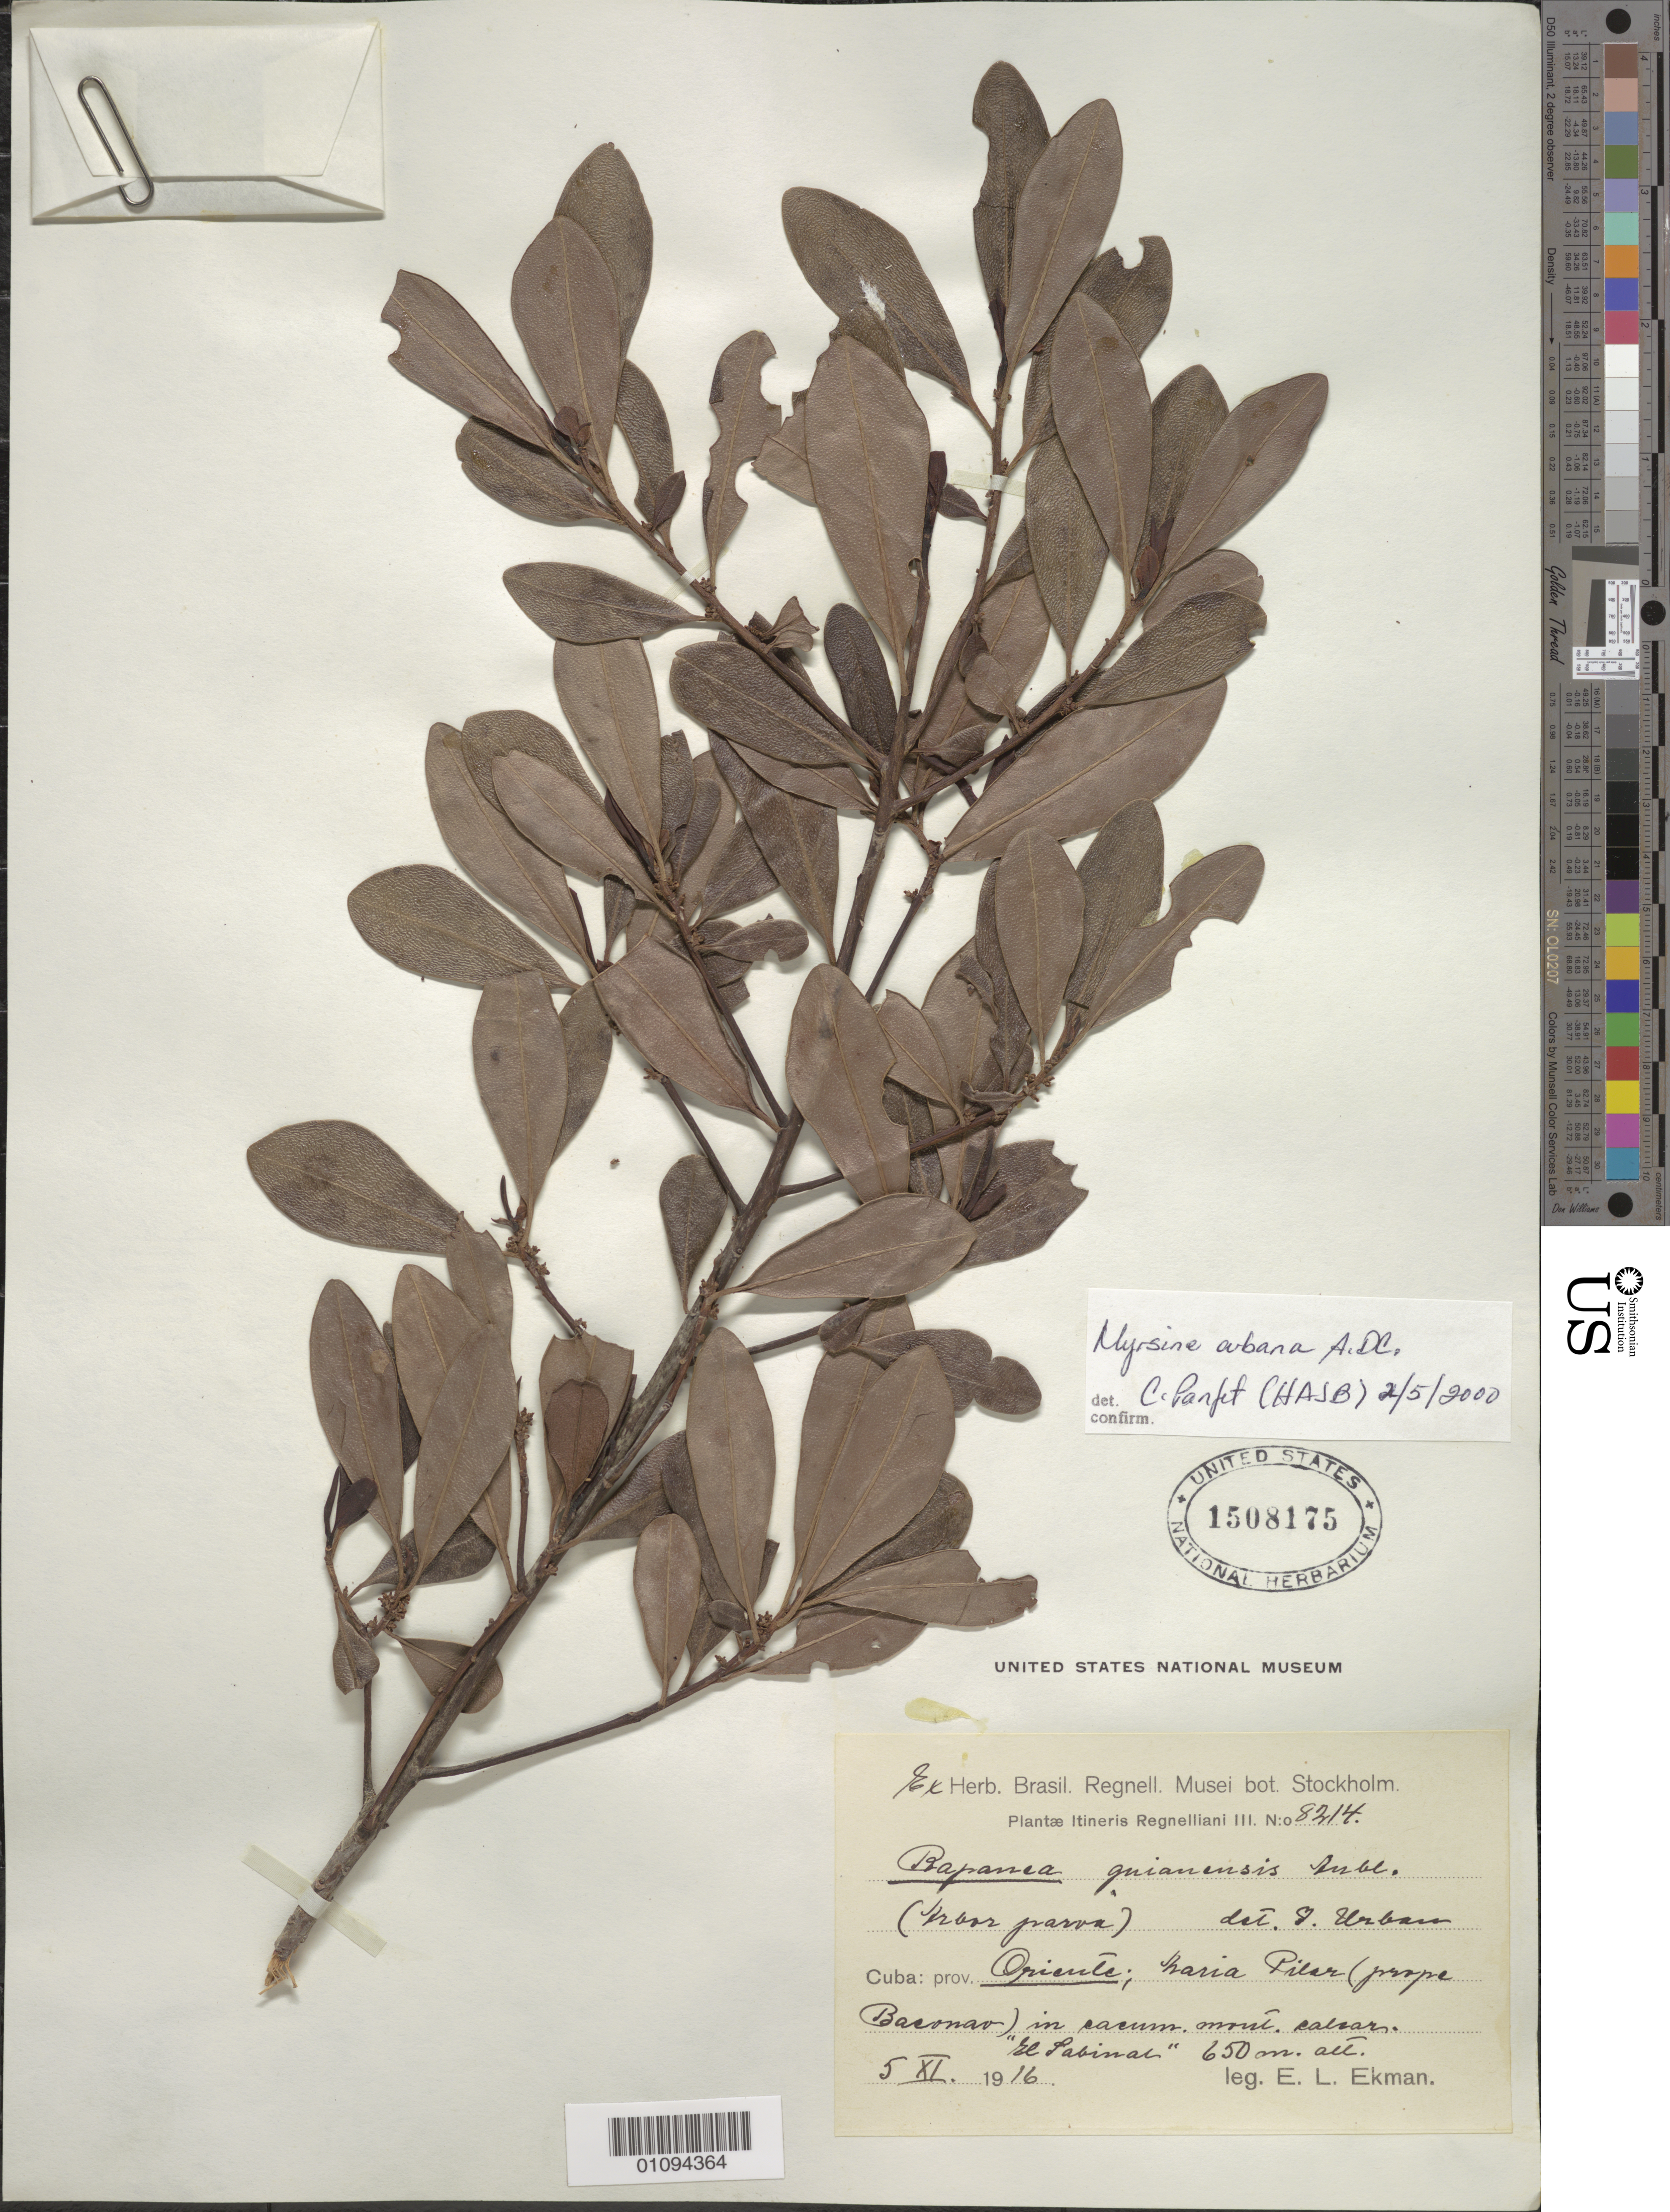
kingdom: Plantae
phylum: Tracheophyta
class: Magnoliopsida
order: Ericales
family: Primulaceae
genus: Myrsine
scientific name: Myrsine cubana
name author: A. DC.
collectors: E. L. Ekman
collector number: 8214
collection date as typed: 05 Nov 1916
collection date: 1916-11-05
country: Cuba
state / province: Oriente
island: Cuba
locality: Maria Pilar (prope Basonao)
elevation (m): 650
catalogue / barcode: US 1508175